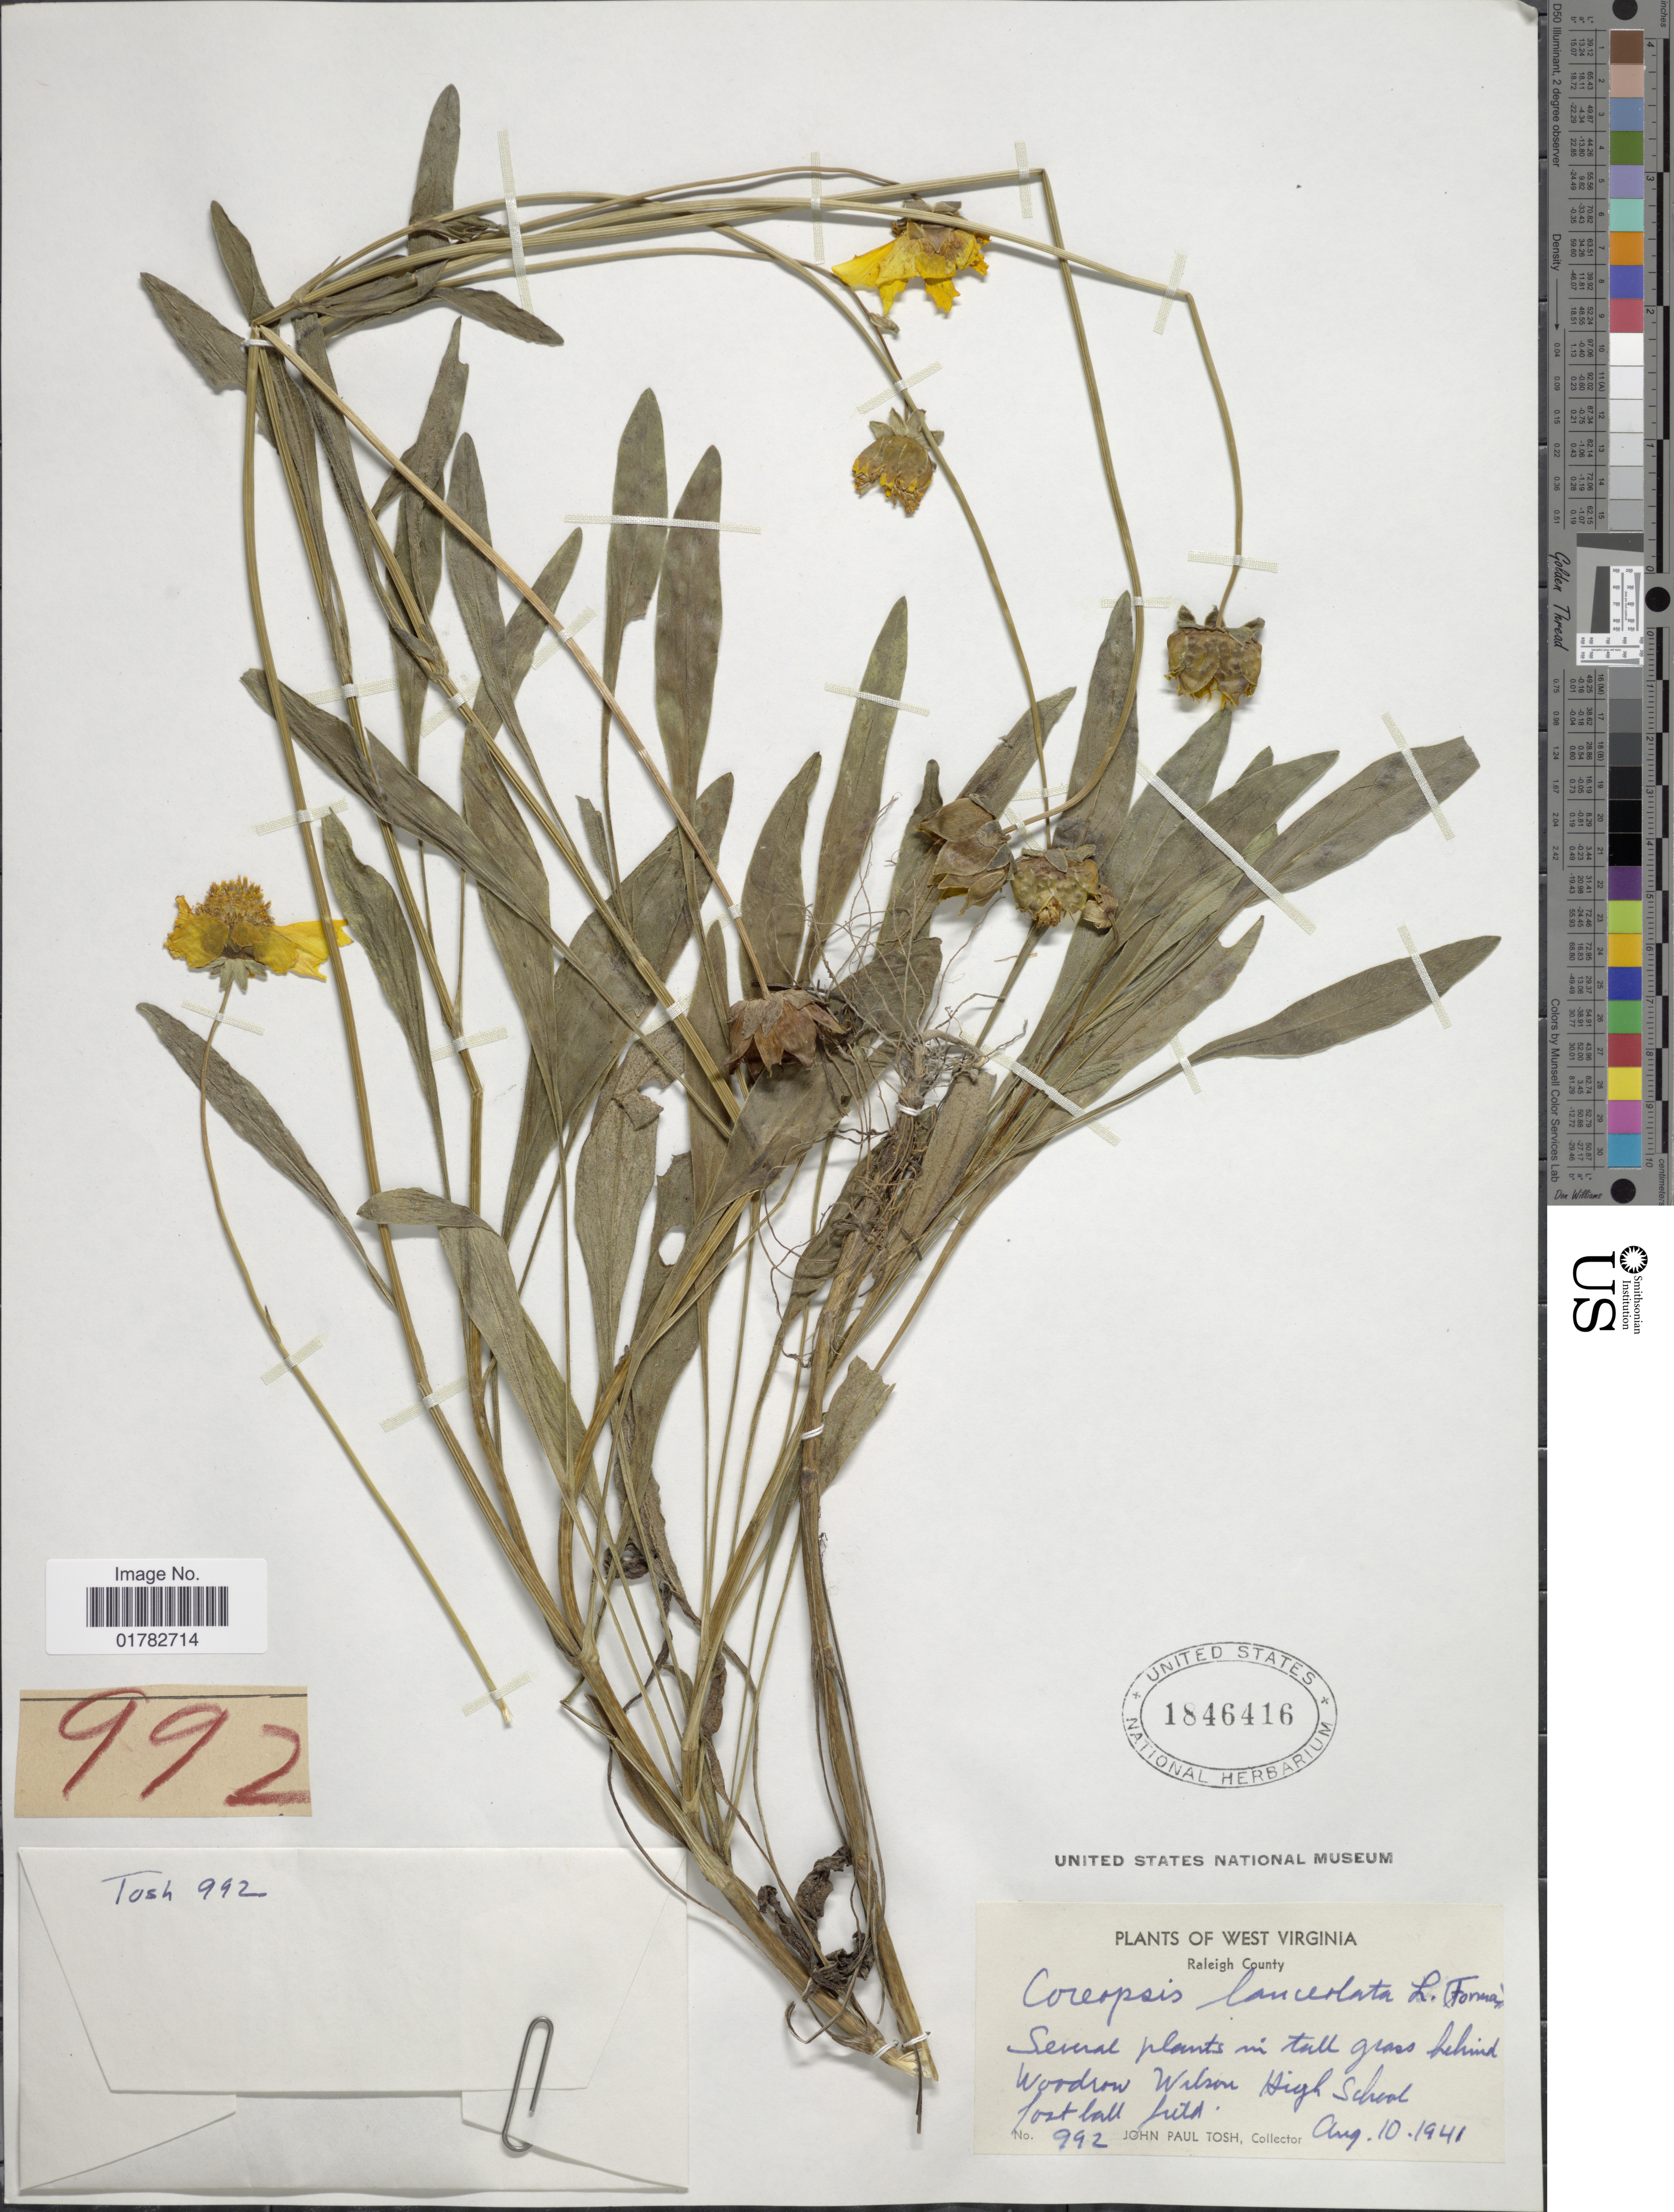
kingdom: Plantae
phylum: Tracheophyta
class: Magnoliopsida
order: Asterales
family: Asteraceae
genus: Coreopsis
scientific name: Coreopsis lanceolata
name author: L.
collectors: J. Tosh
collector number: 992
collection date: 1941-08-10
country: United States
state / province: West Virginia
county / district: Raleigh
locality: Raleigh County, behind Woodrow Wilson High School, football field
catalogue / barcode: US 1846416